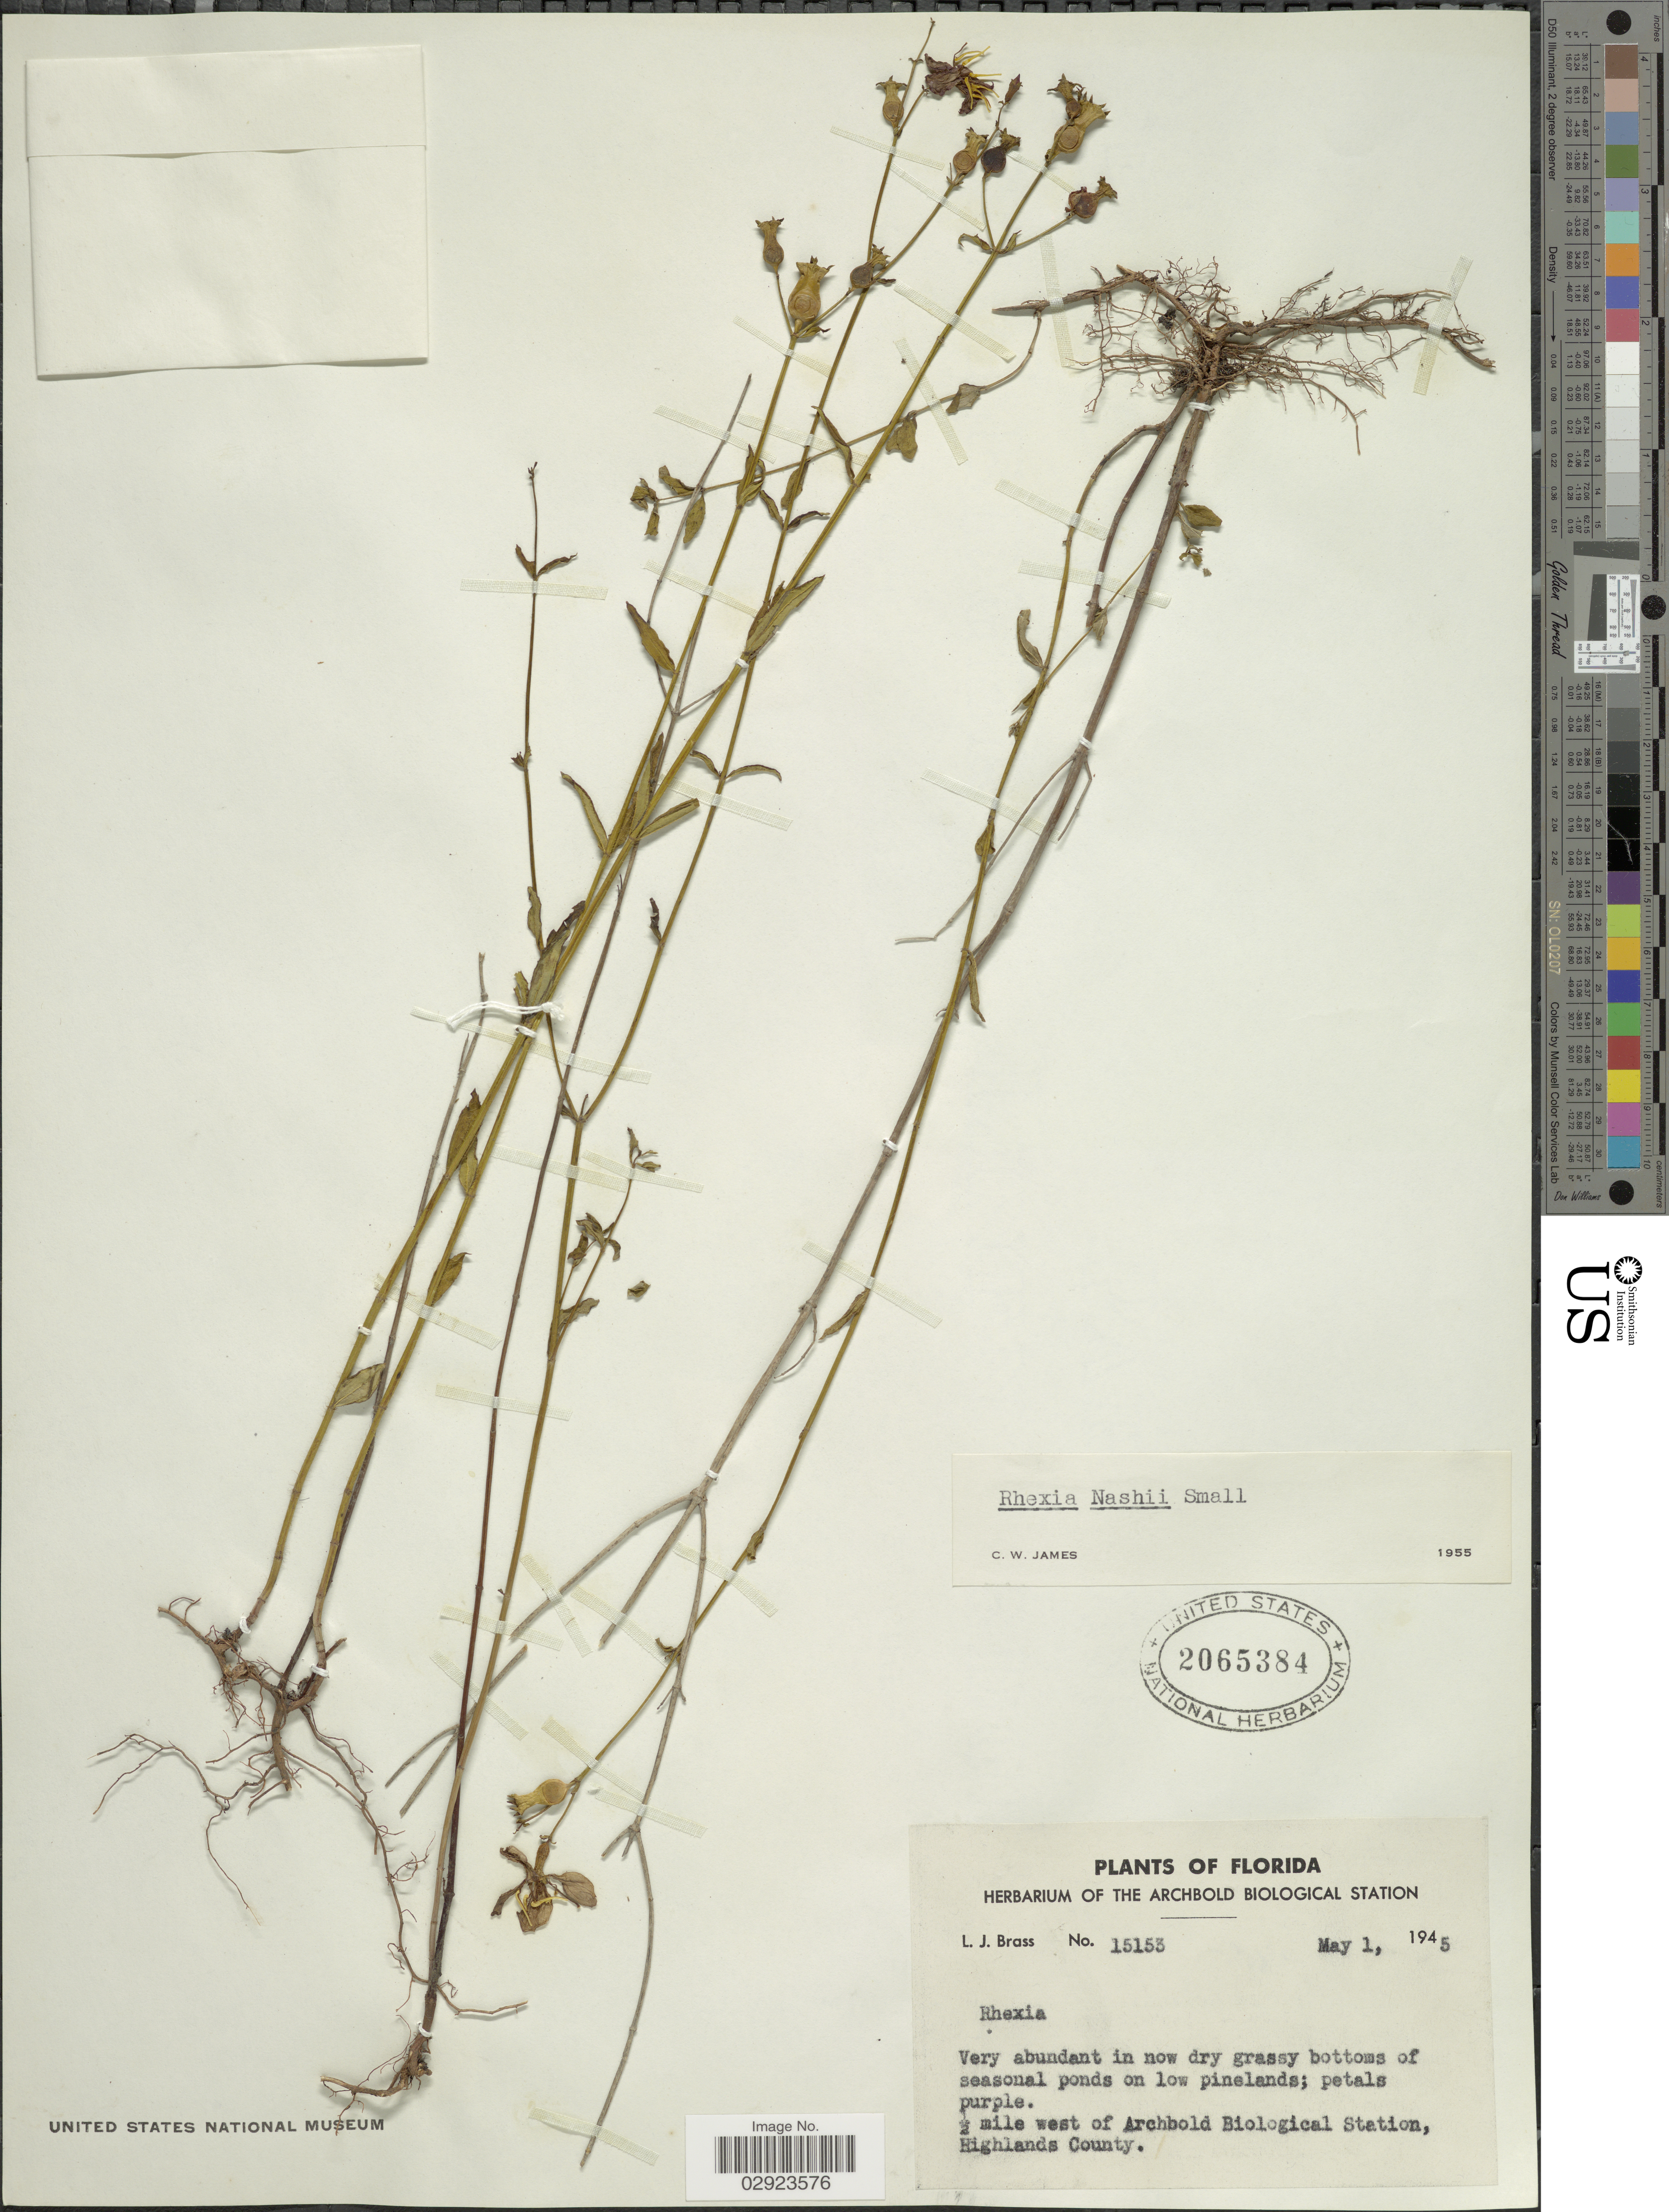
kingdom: Plantae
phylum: Tracheophyta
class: Magnoliopsida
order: Myrtales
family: Melastomataceae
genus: Rhexia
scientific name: Rhexia nashii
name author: Small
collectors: L. J. Brass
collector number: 15153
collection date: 1945-05-01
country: United States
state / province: Florida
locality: ½ mile west of Archbold Biological Station, Highlands County.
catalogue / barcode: US 2065384